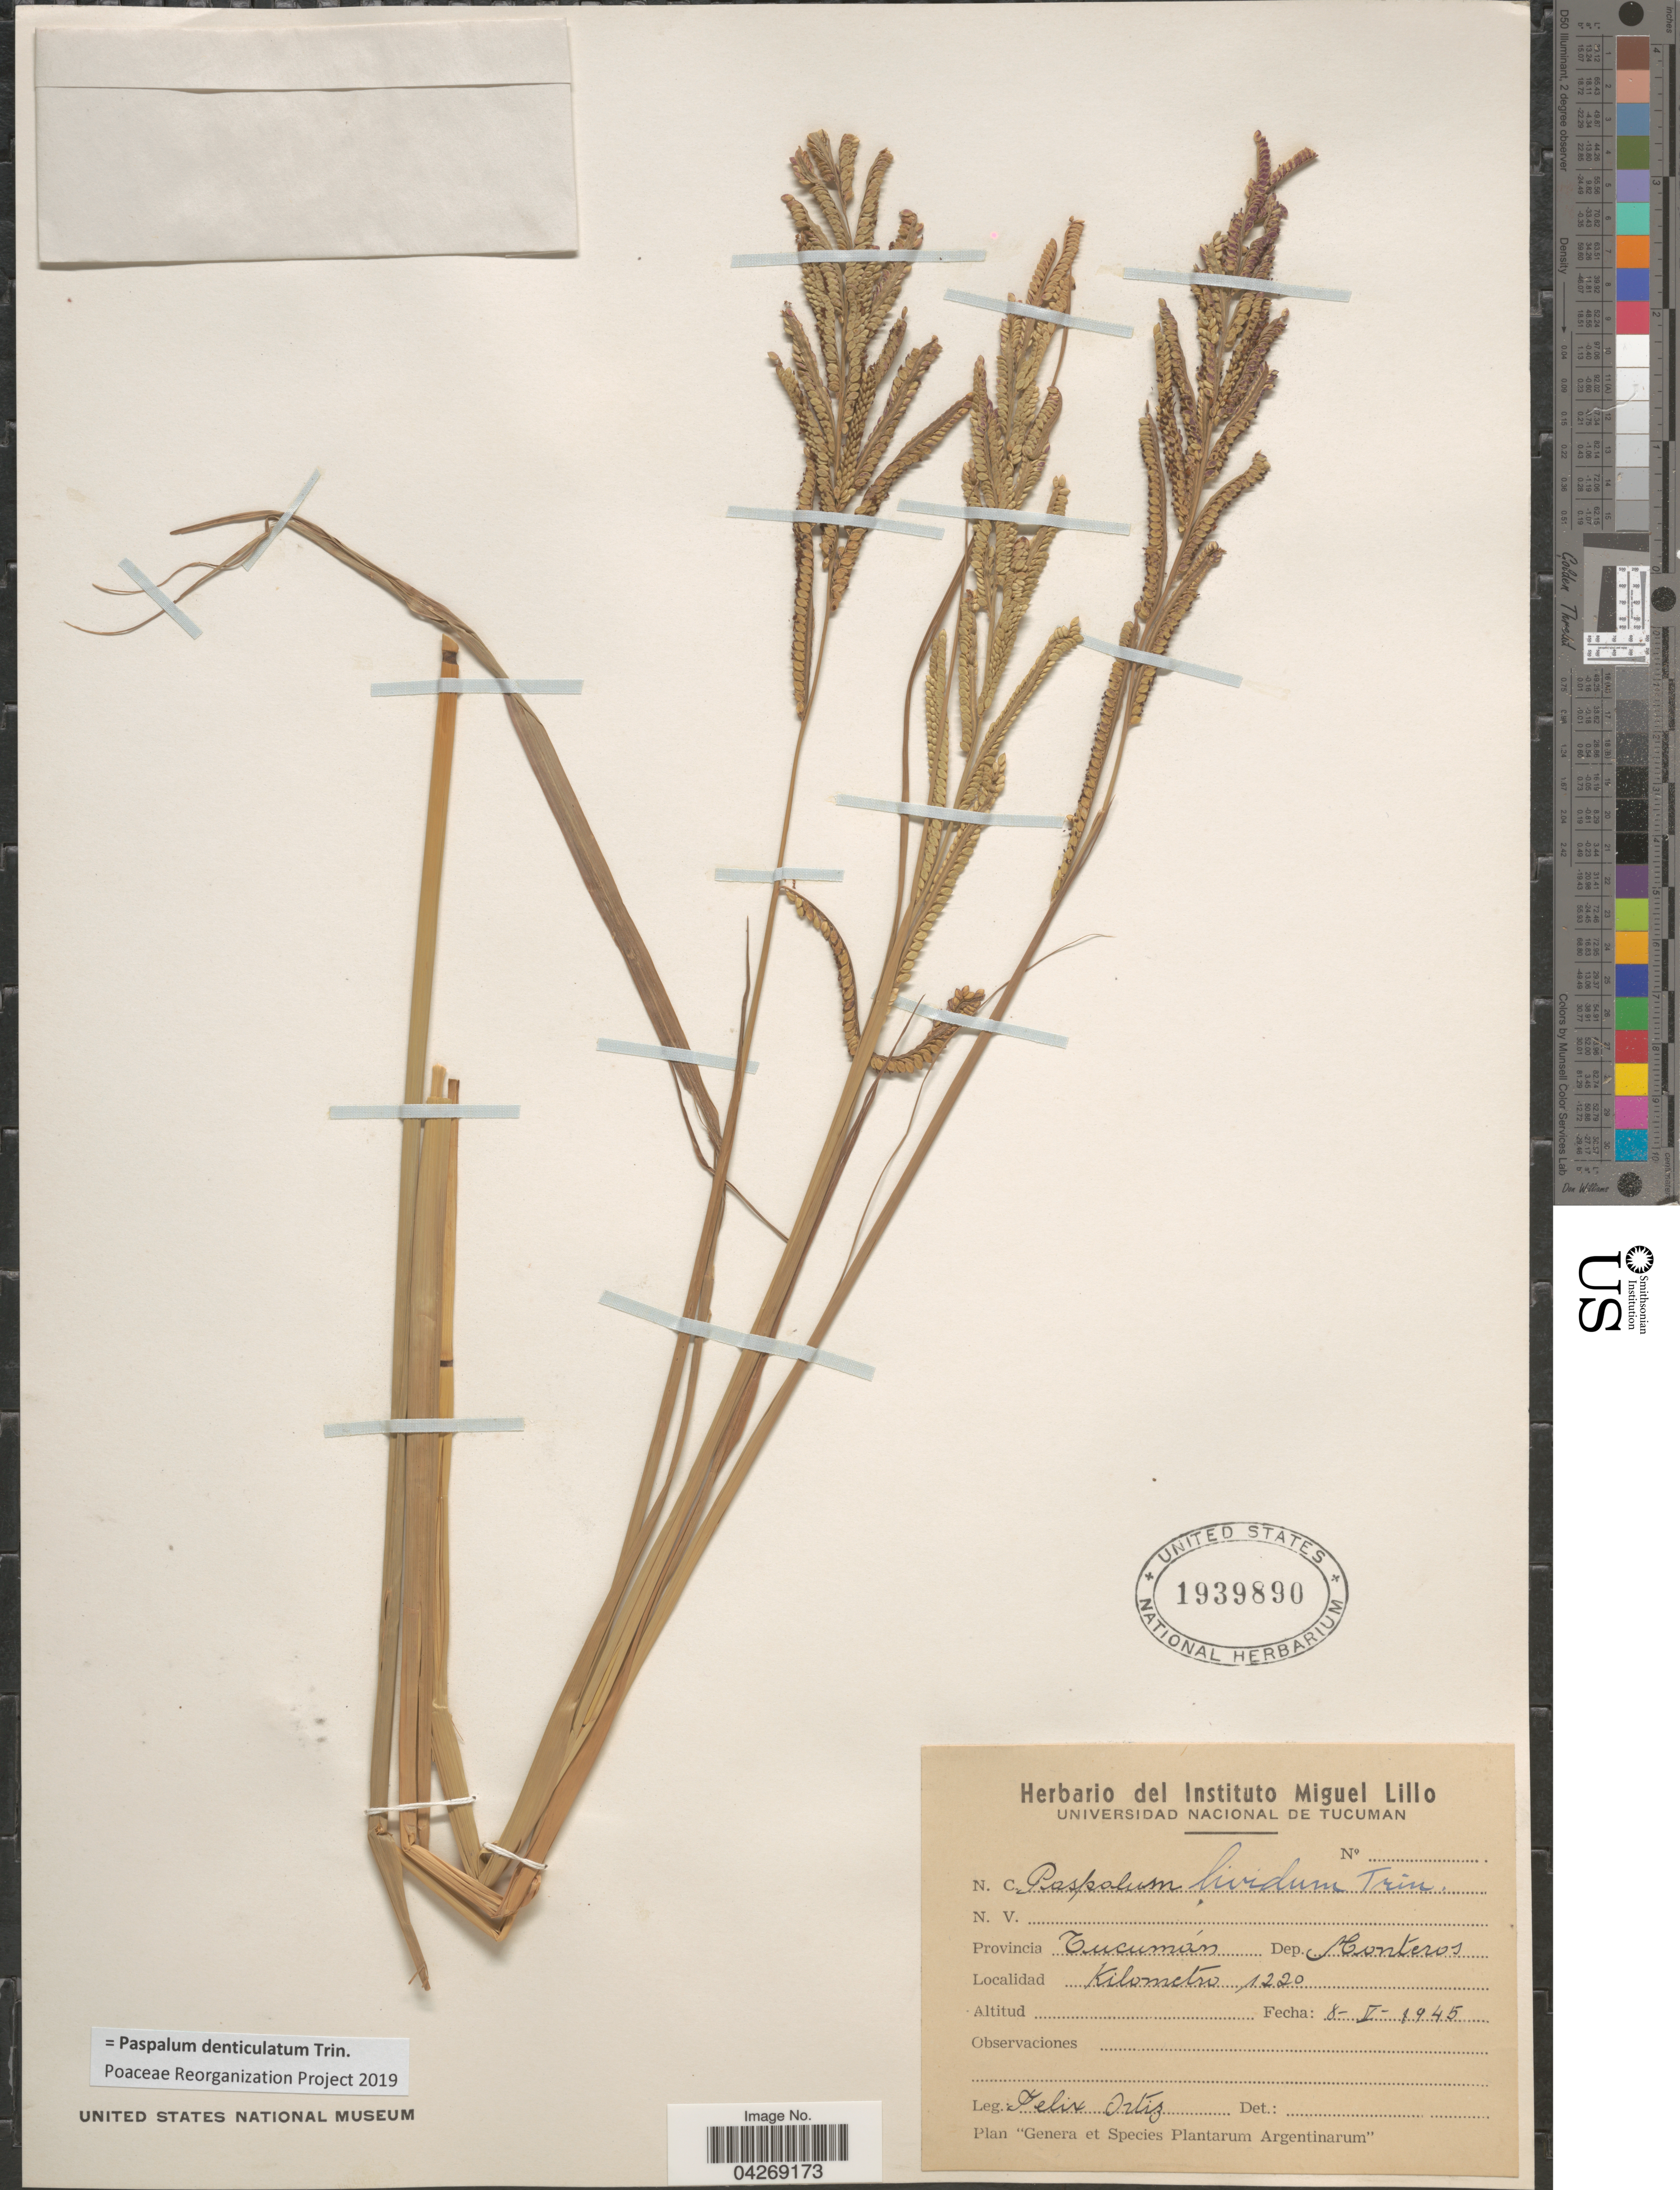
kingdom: Plantae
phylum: Tracheophyta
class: Liliopsida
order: Poales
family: Poaceae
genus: Paspalum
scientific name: Paspalum denticulatum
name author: Trin.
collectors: F. Ortiz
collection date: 1945-05/1945-10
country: Argentina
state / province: Tucuman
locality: Dep. Monteros. Kilometro 1220.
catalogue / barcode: US 1939890